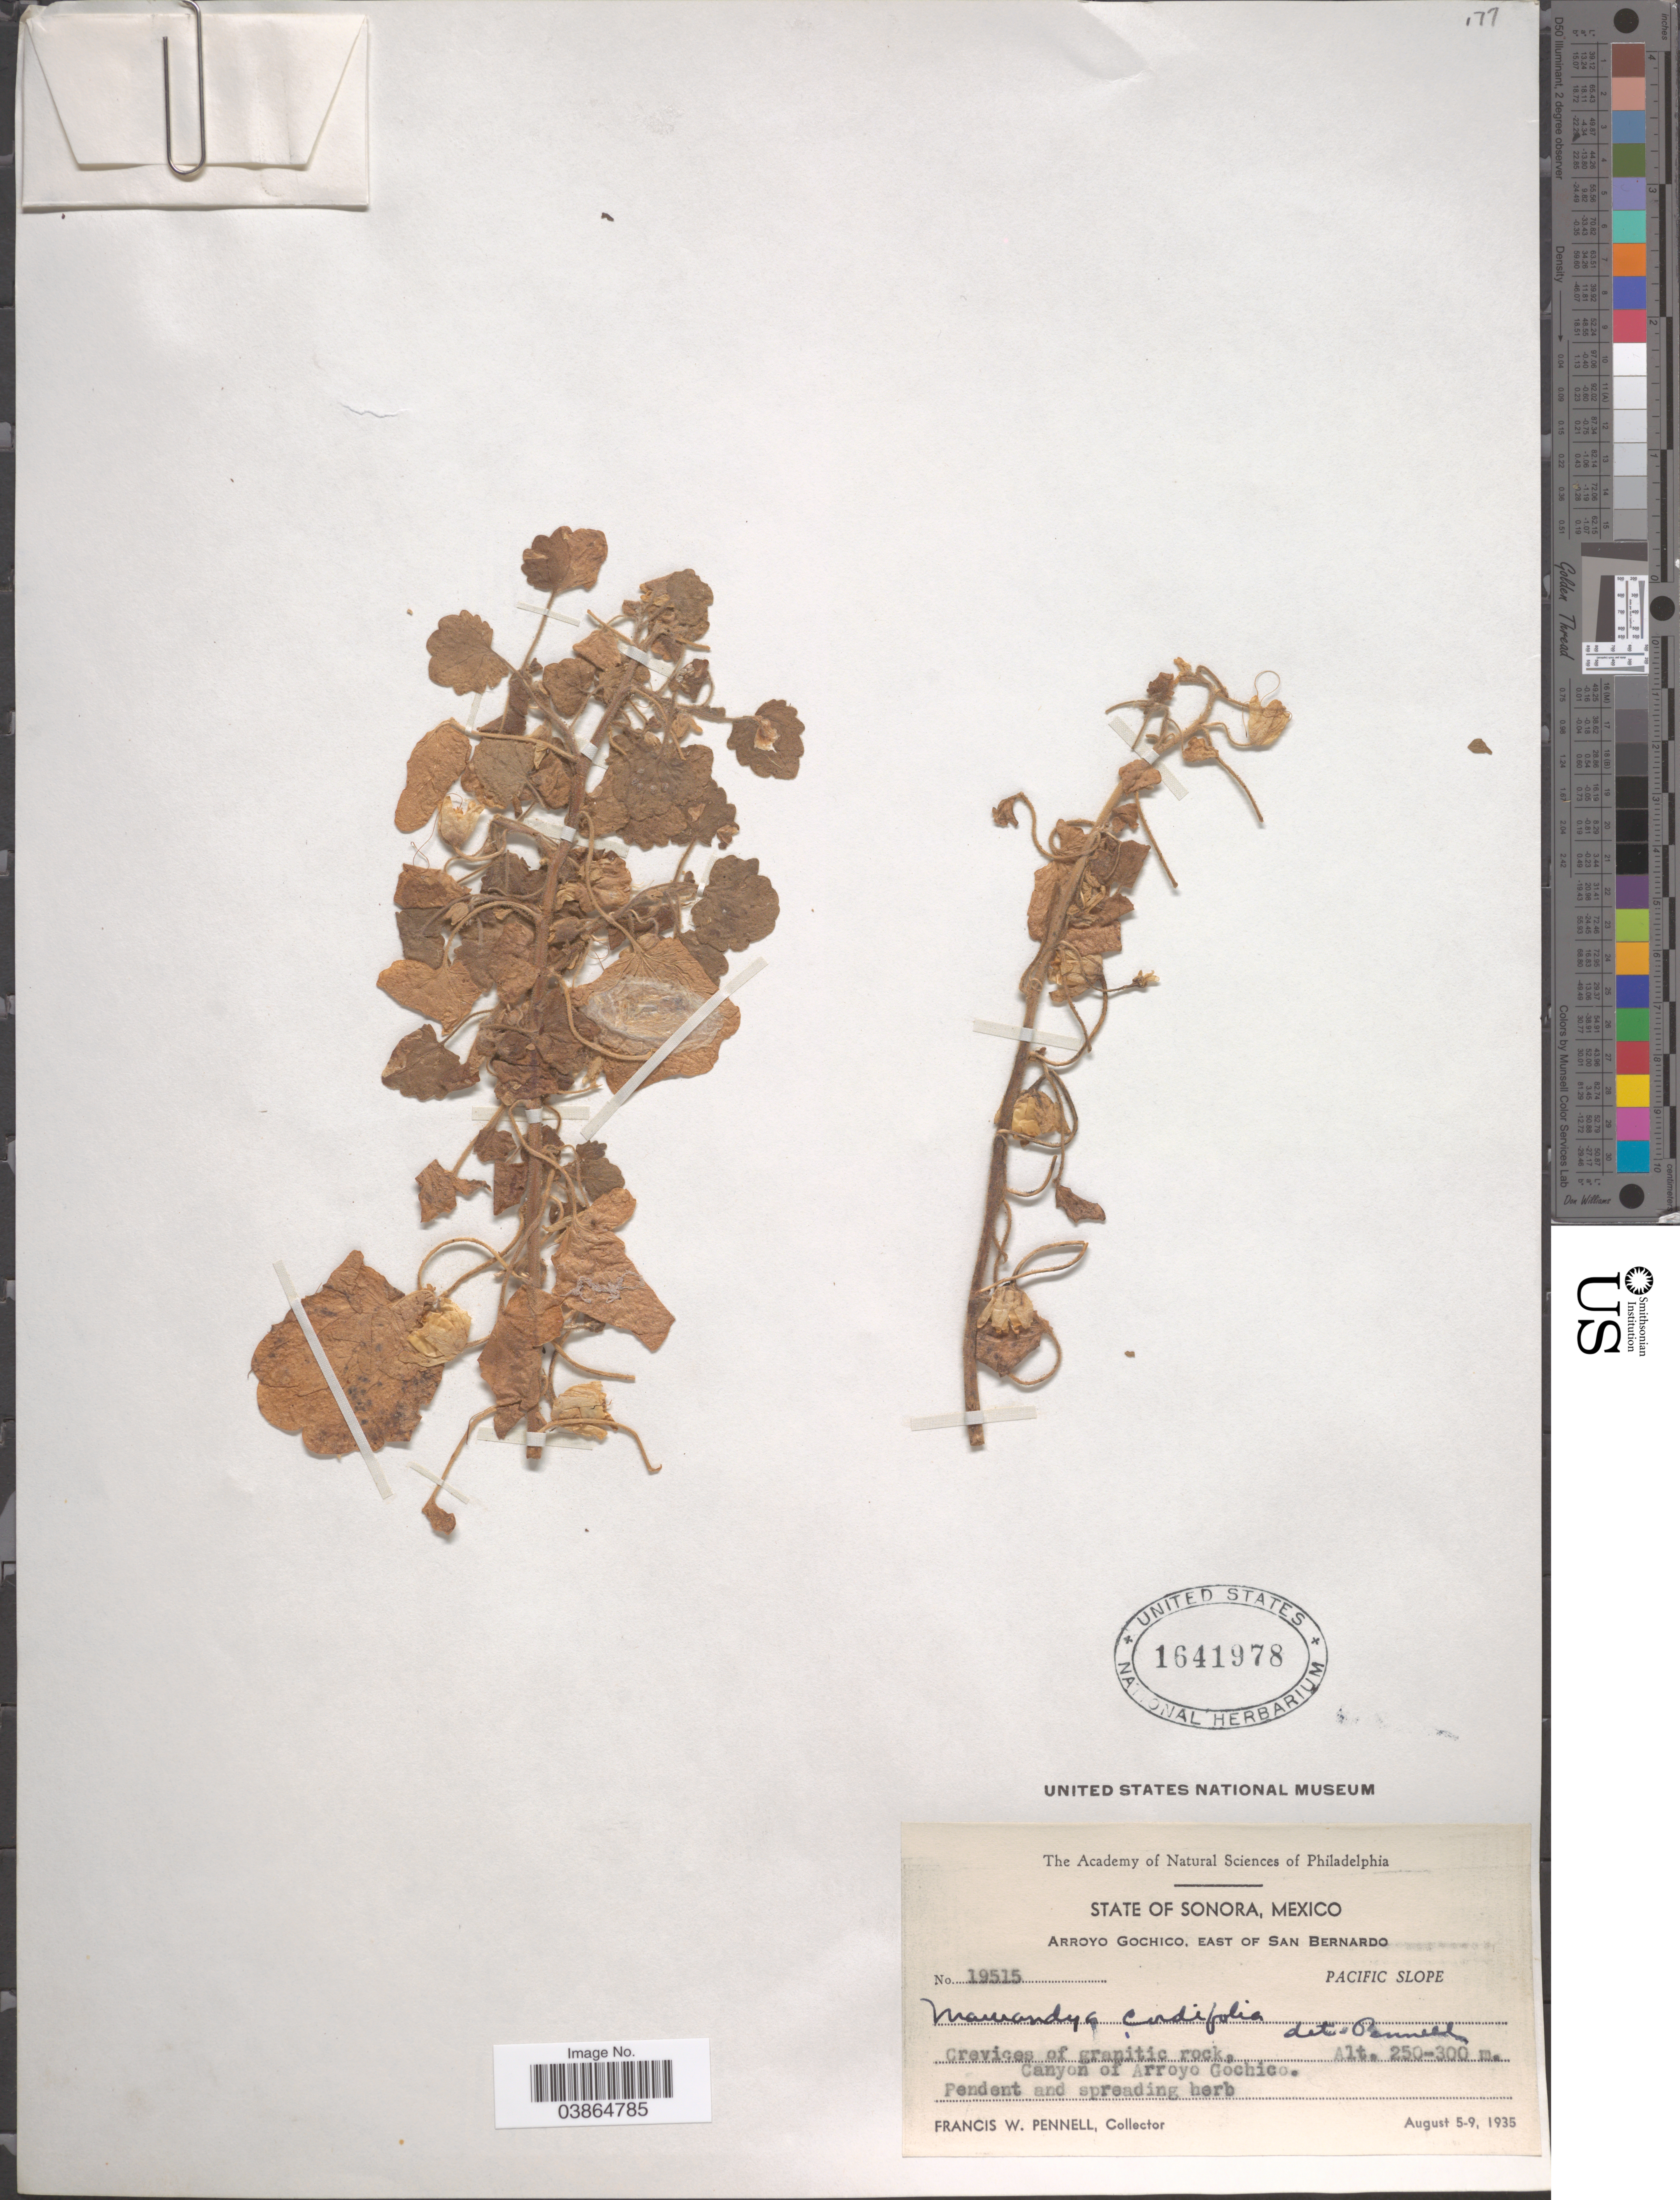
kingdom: Plantae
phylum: Tracheophyta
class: Magnoliopsida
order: Lamiales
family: Plantaginaceae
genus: Maurandya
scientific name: Maurandya cordifolia Pennell sp. nov. ined.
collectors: F. W. Pennell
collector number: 19515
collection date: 1935-08-05/1935-08-09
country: Mexico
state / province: Sonora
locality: Arroyo Gochico, east of San Bernardo. Pacific Slope. Canyon of Arroyo Gochico.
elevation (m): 250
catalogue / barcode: US 1641978